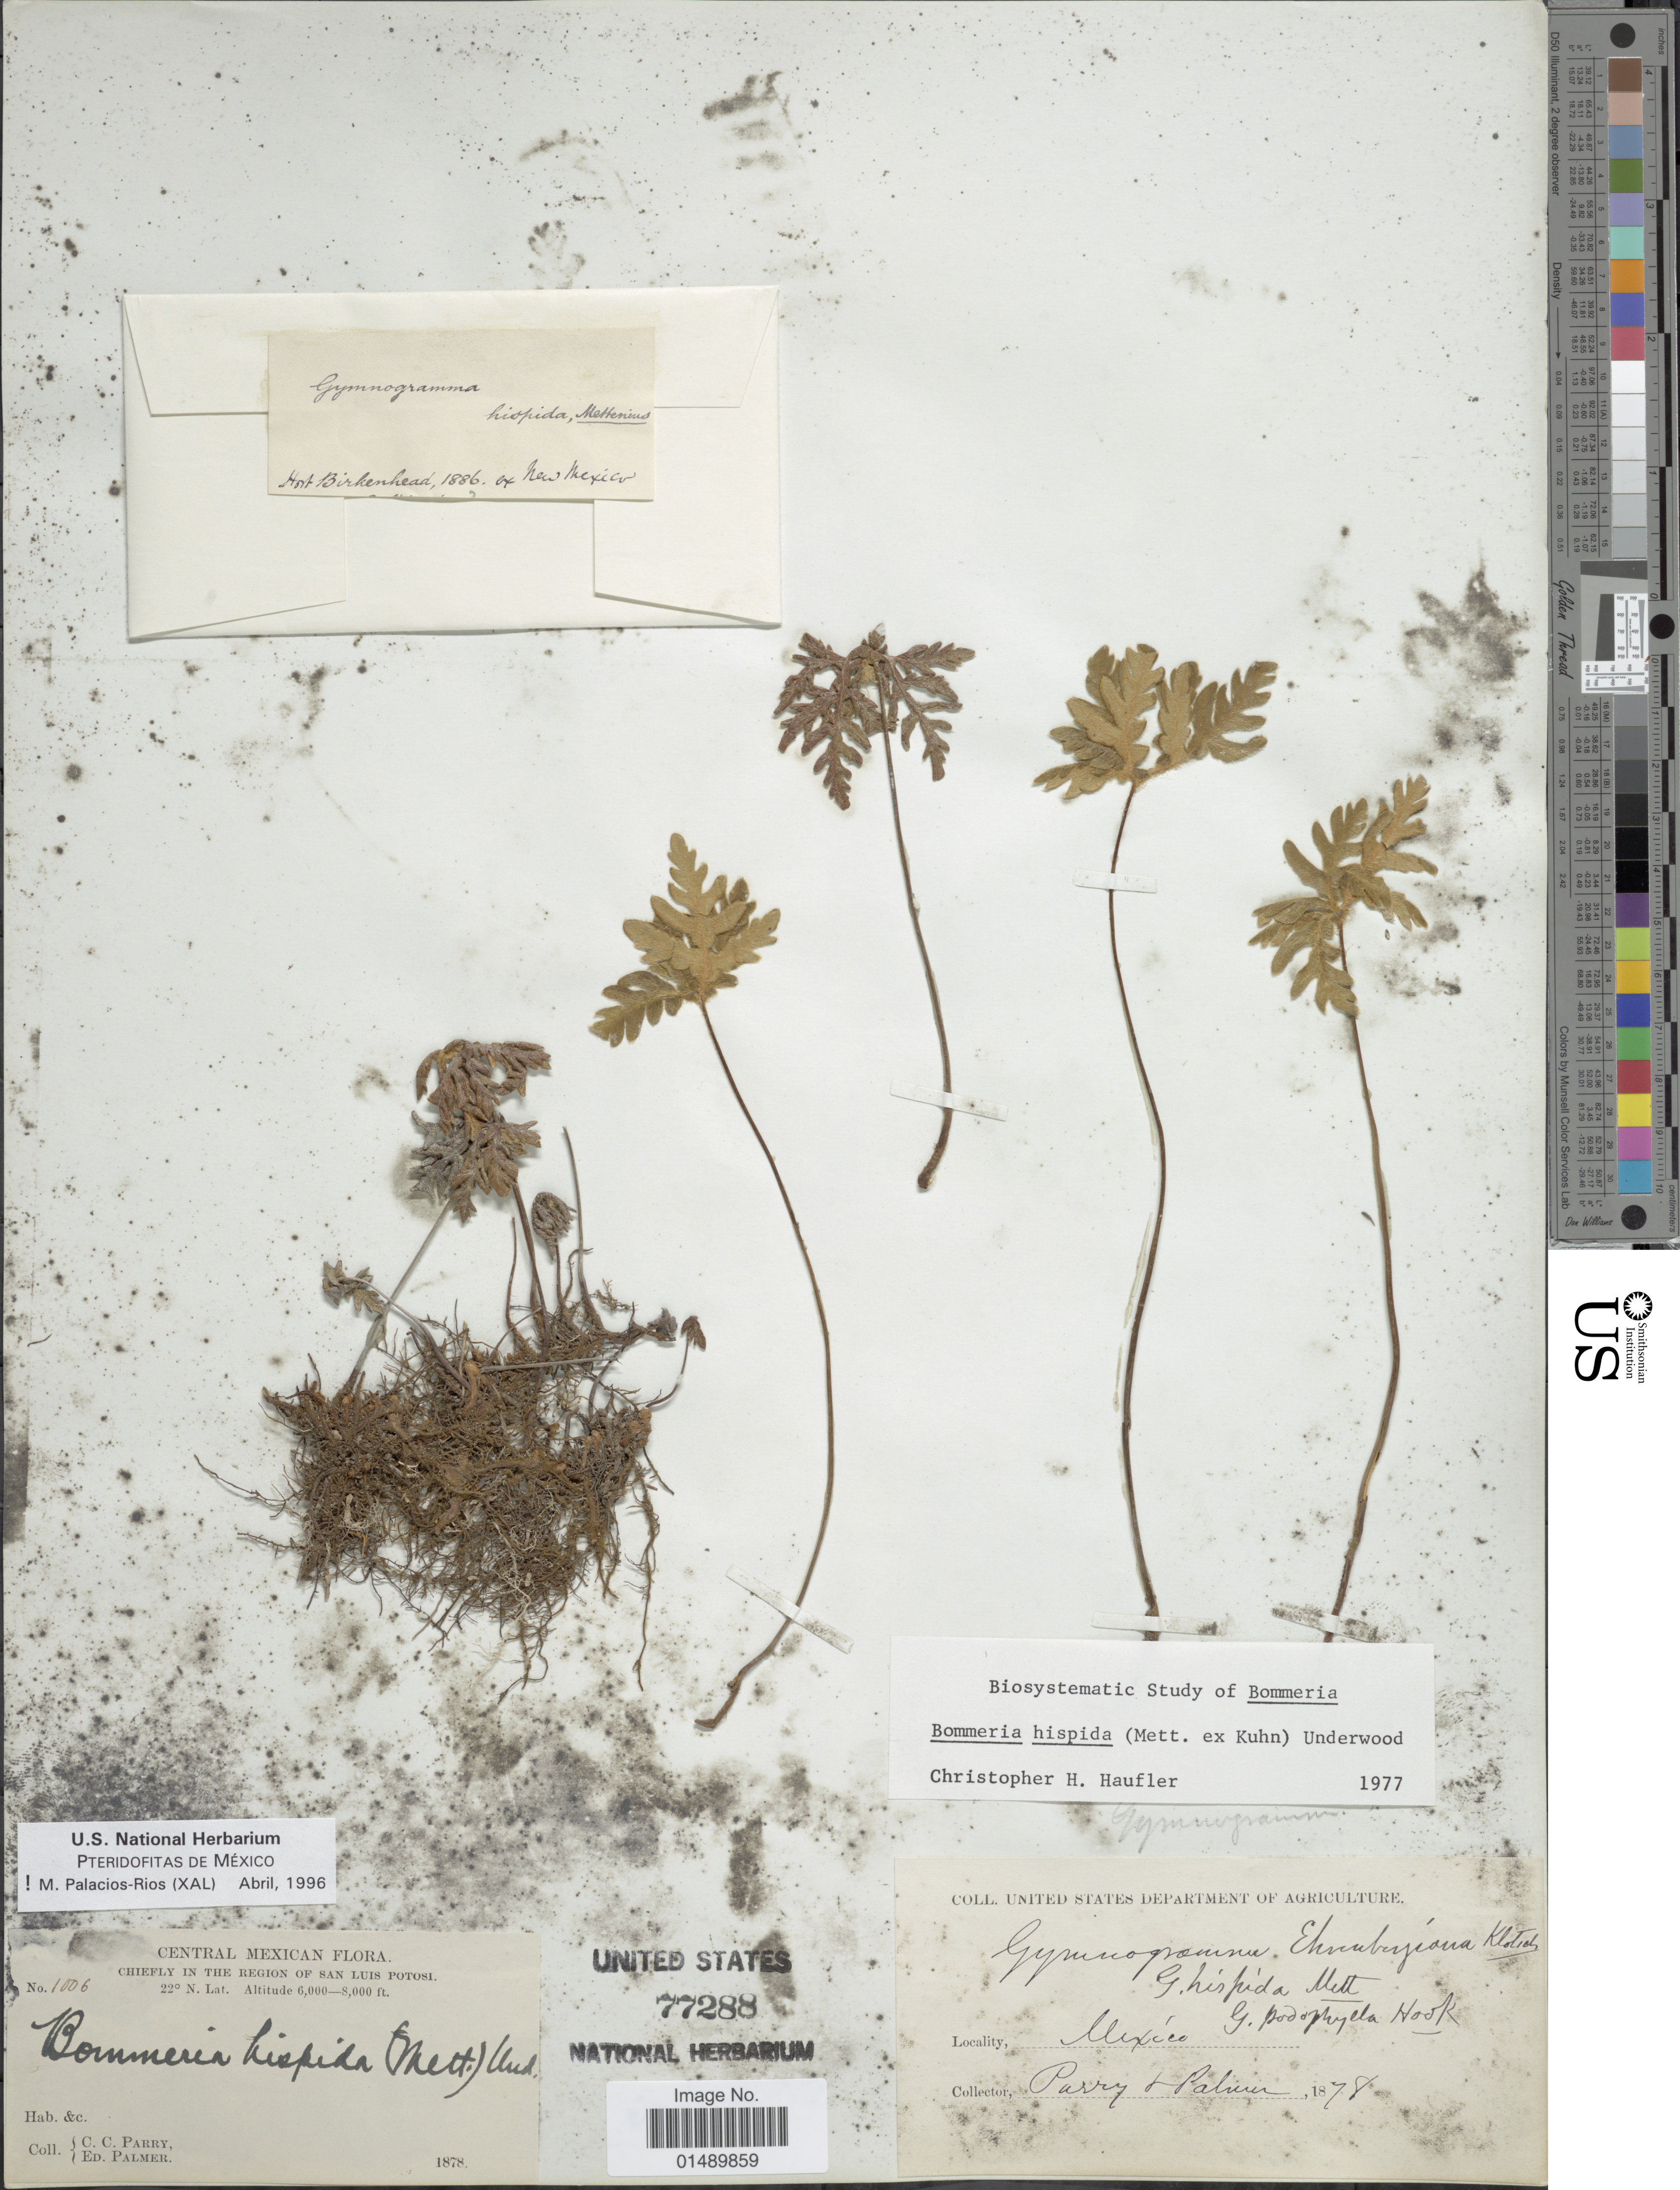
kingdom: Plantae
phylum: Tracheophyta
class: Polypodiopsida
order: Polypodiales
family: Pteridaceae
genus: Bommeria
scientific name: Bommeria hispida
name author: (Mett. ex Kuhn) Underw.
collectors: C. C. Parry & E. Palmer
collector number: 1006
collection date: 1878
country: Mexico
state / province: San Luis Potosí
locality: Central Mexican, region of San Luis Potosi.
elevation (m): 1829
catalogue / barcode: US 77288